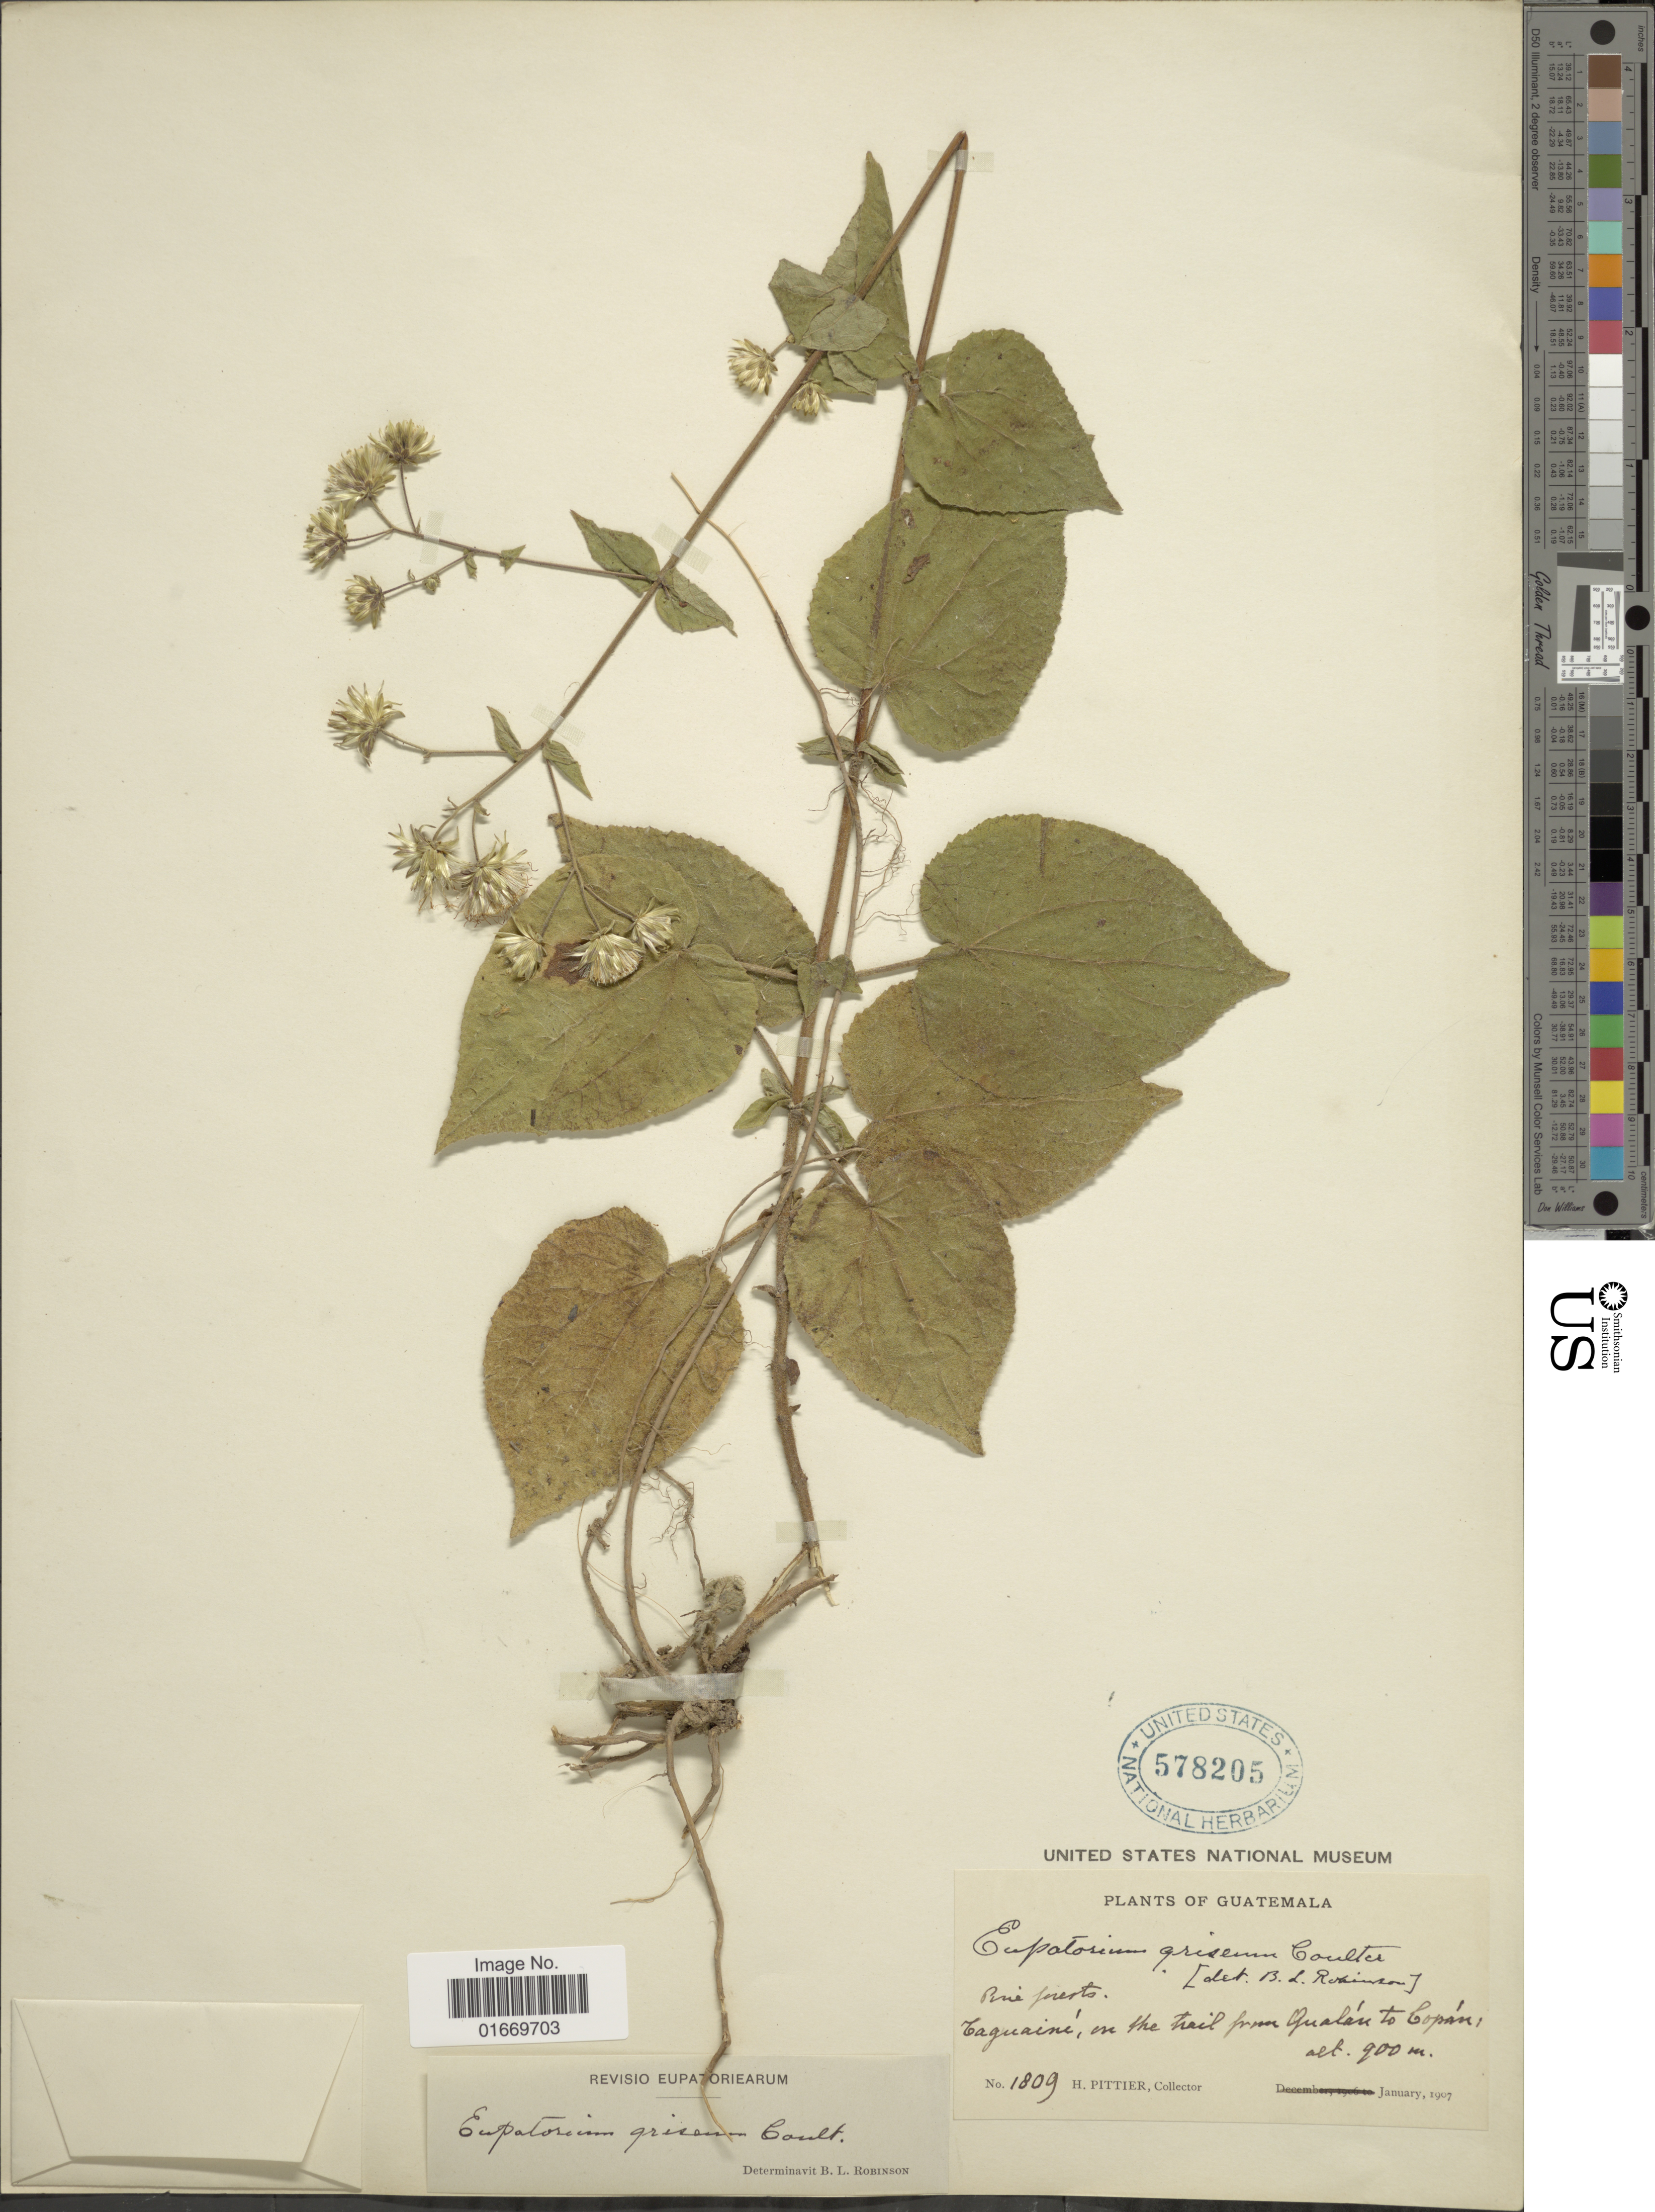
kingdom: Plantae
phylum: Tracheophyta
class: Magnoliopsida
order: Asterales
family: Asteraceae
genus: Peteravenia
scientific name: Peteravenia grisea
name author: (J.M. Coult.) R.M. King & H. Rob.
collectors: H. F. Pittier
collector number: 1809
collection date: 1907-01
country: Guatemala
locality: Guatemala. Caguaine, in the trail from Qualan to Copas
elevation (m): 900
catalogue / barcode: US 578205